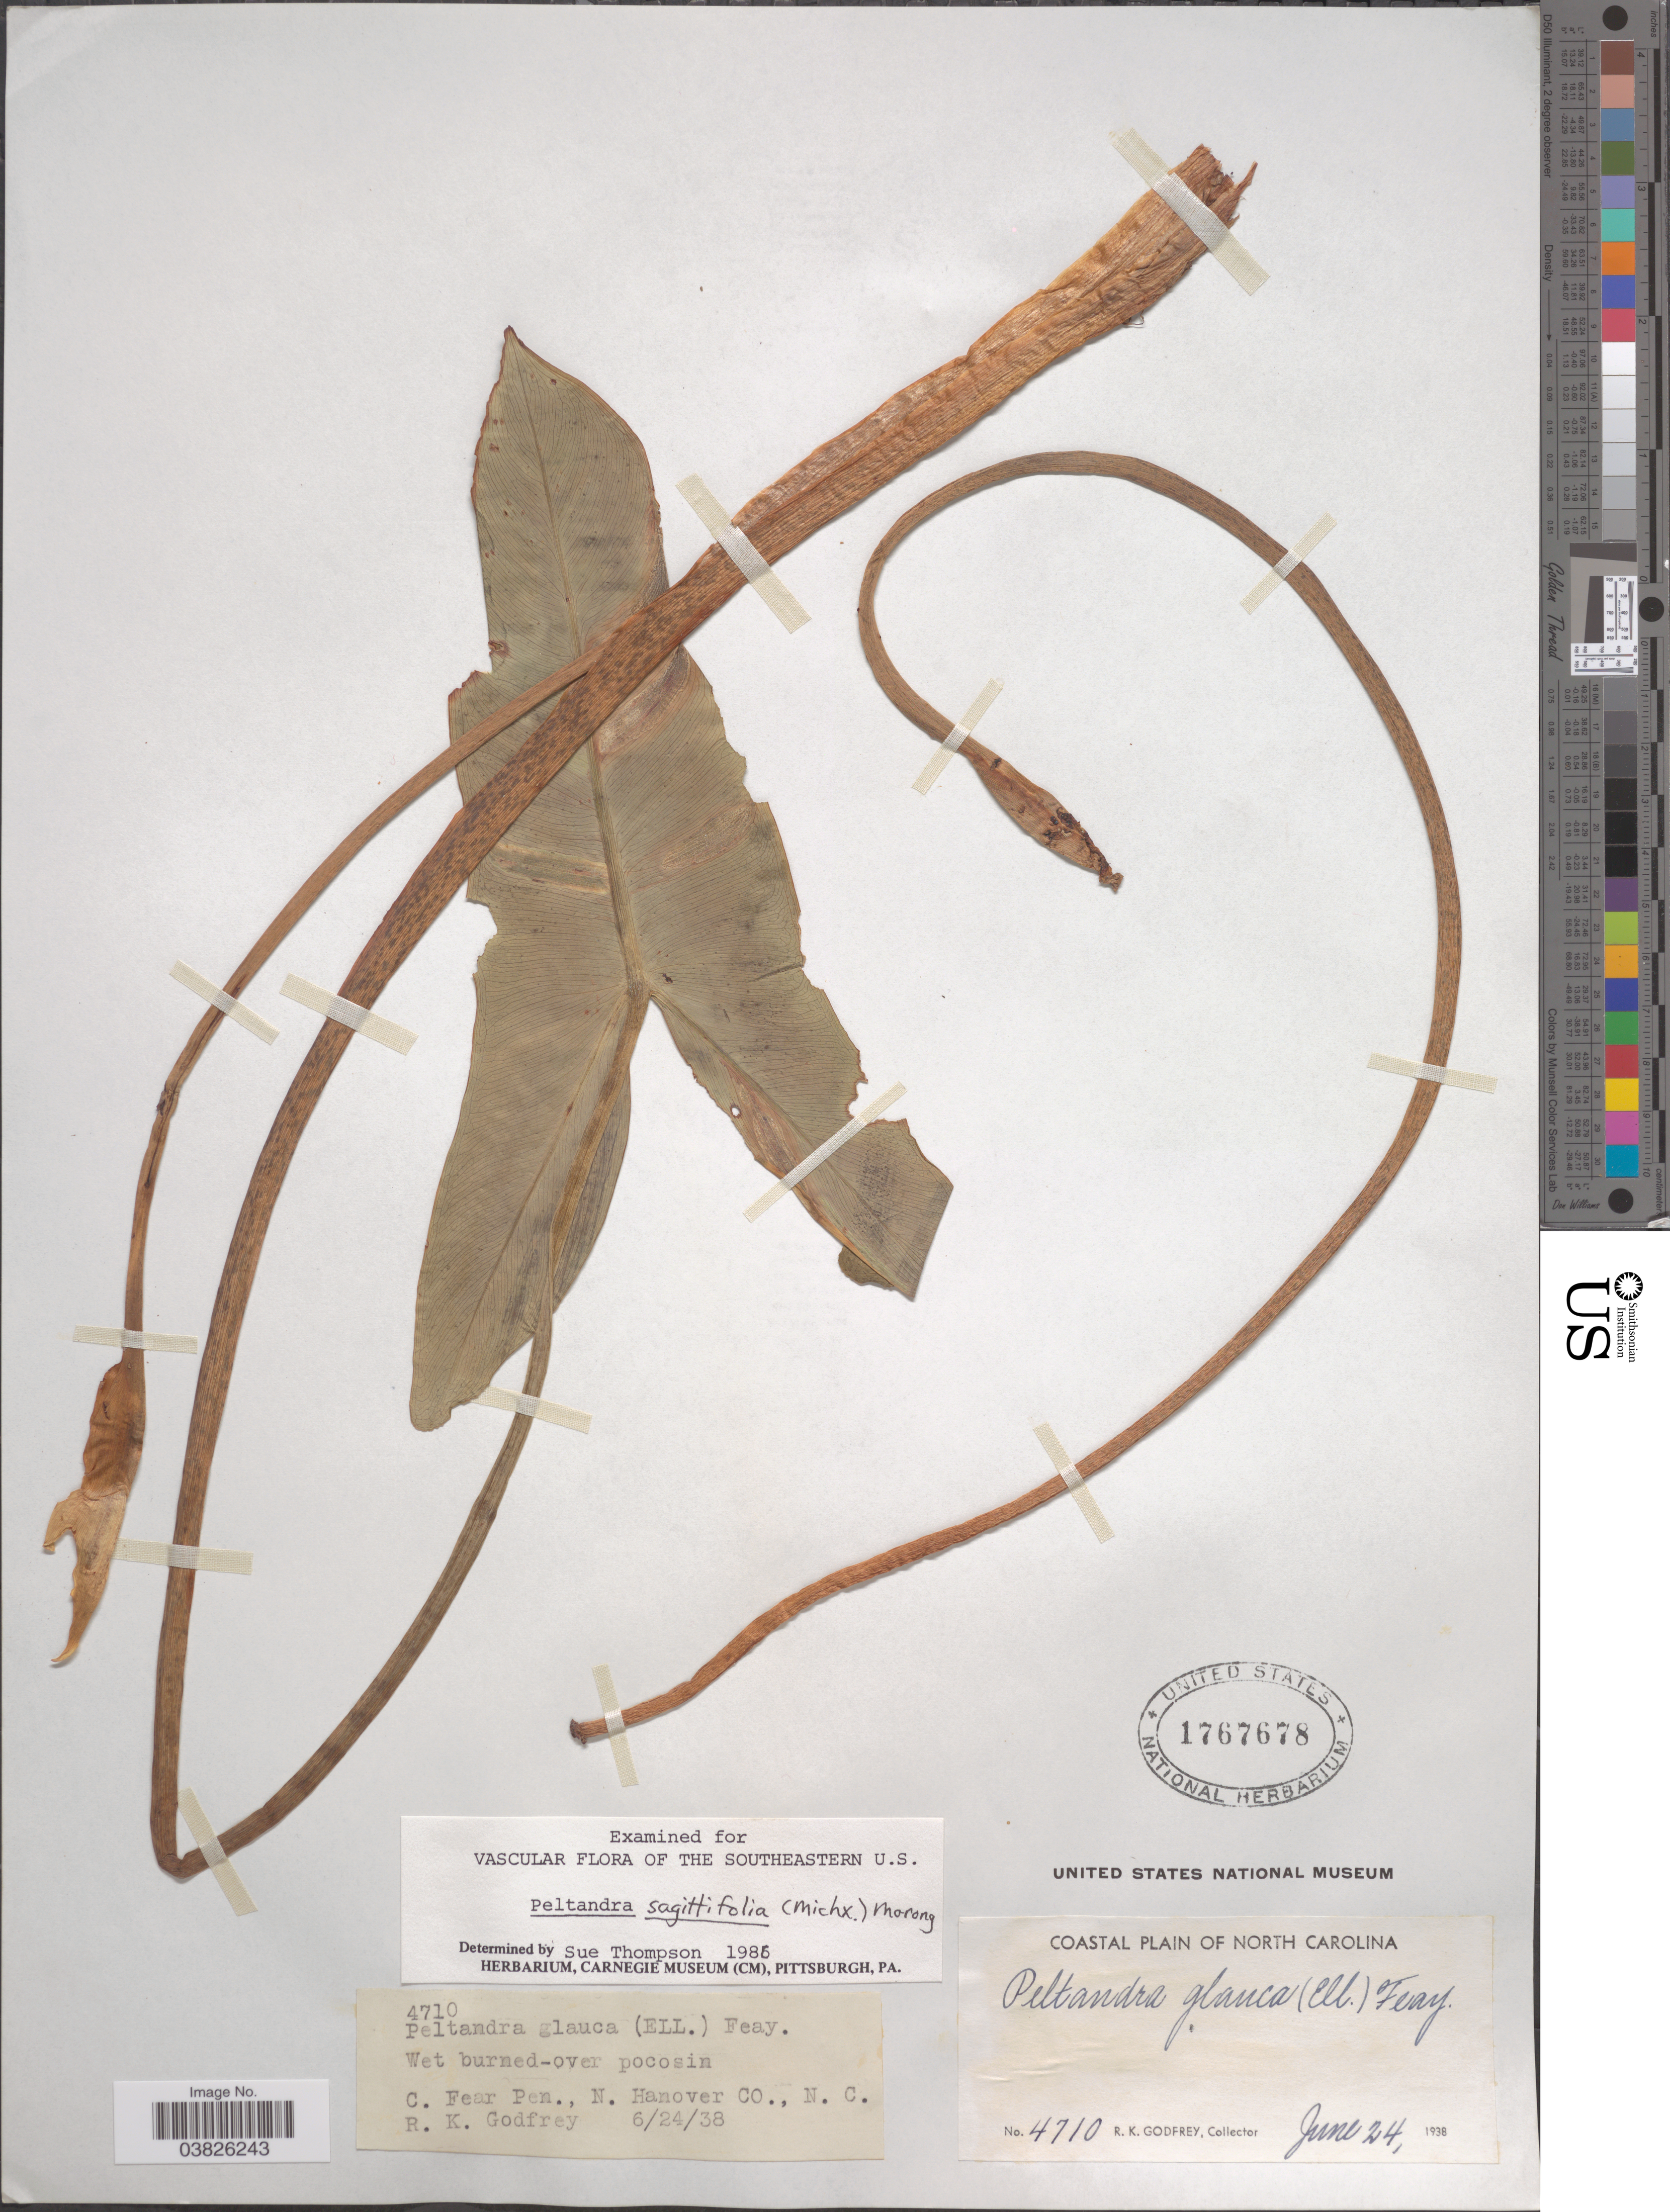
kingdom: Plantae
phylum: Tracheophyta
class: Liliopsida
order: Alismatales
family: Araceae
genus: Peltandra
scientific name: Peltandra sagittifolia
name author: (Michx.) Morong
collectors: R. K. Godfrey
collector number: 4710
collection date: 1938-06-24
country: United States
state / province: North Carolina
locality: Coastal Plain of North Carolina. C. Fear Pen., N. Hanover Co.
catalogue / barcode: US 1767678